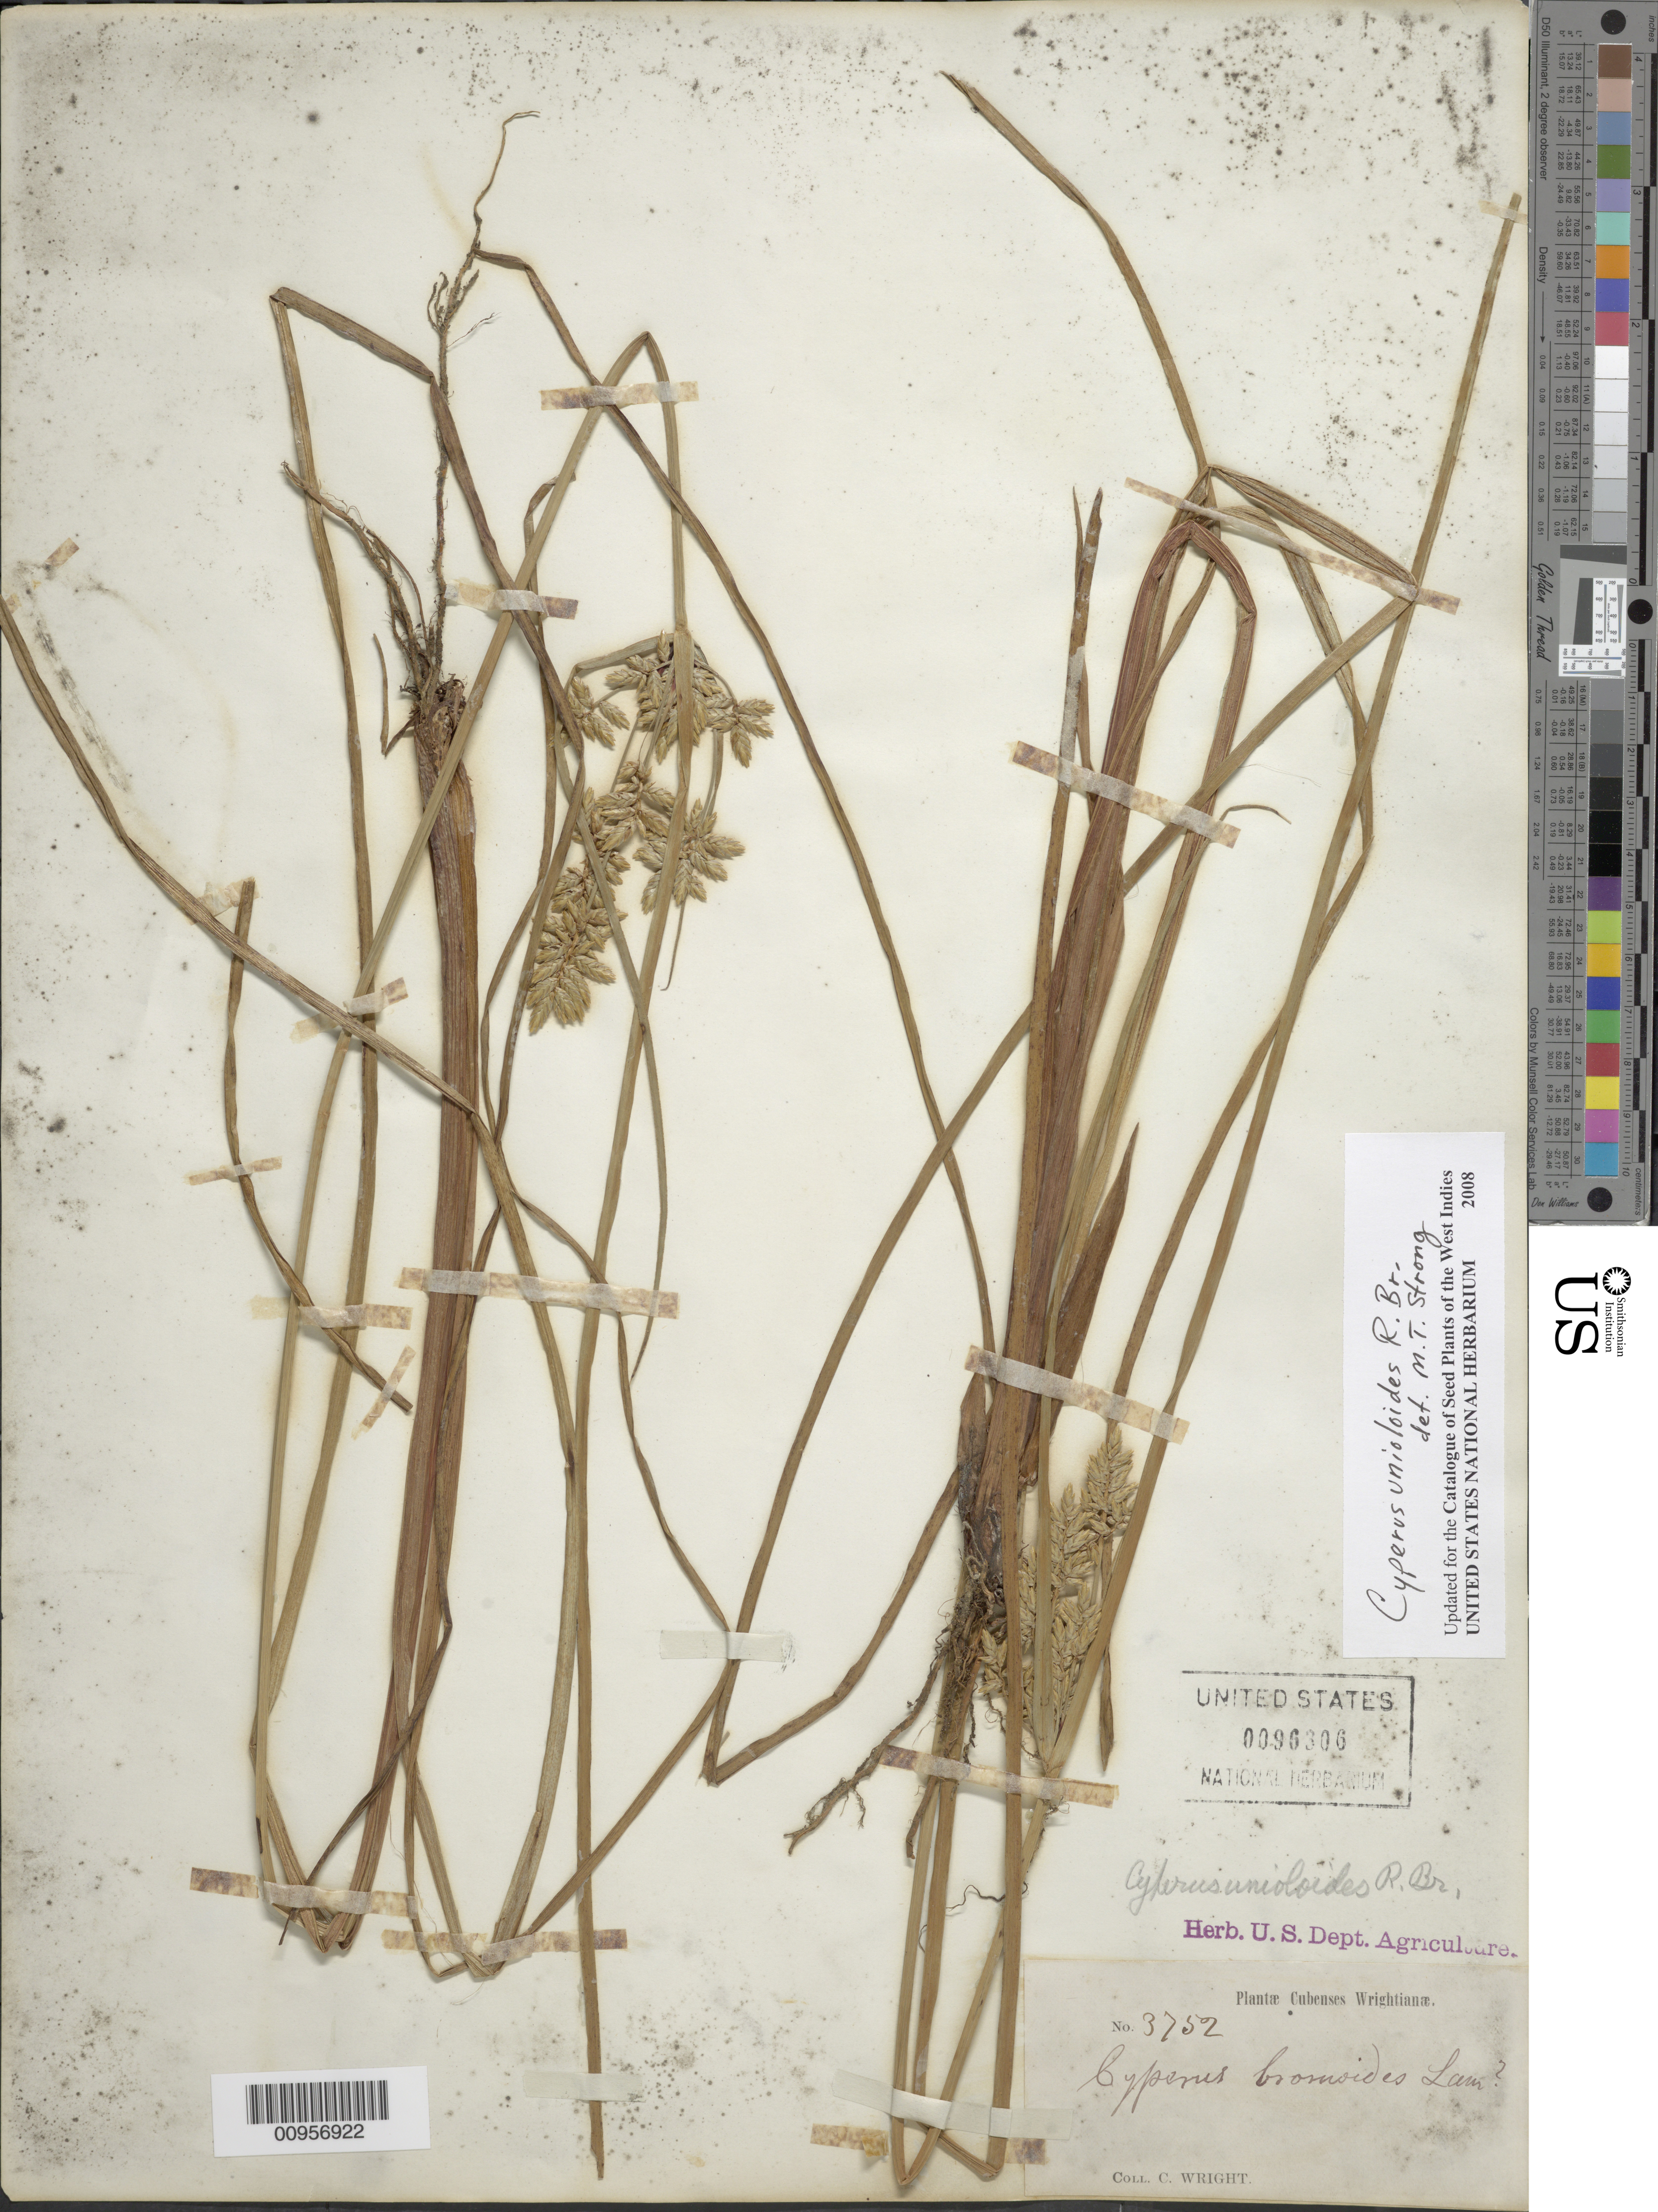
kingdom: Plantae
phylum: Tracheophyta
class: Liliopsida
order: Poales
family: Cyperaceae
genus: Cyperus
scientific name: Cyperus unioloides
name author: R. Br.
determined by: Strong, M. T., (US), Smithsonian Institution - National Museum of Natural History (UNITED STATES)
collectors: C. Wright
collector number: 3752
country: Cuba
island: Cuba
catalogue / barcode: US 96305